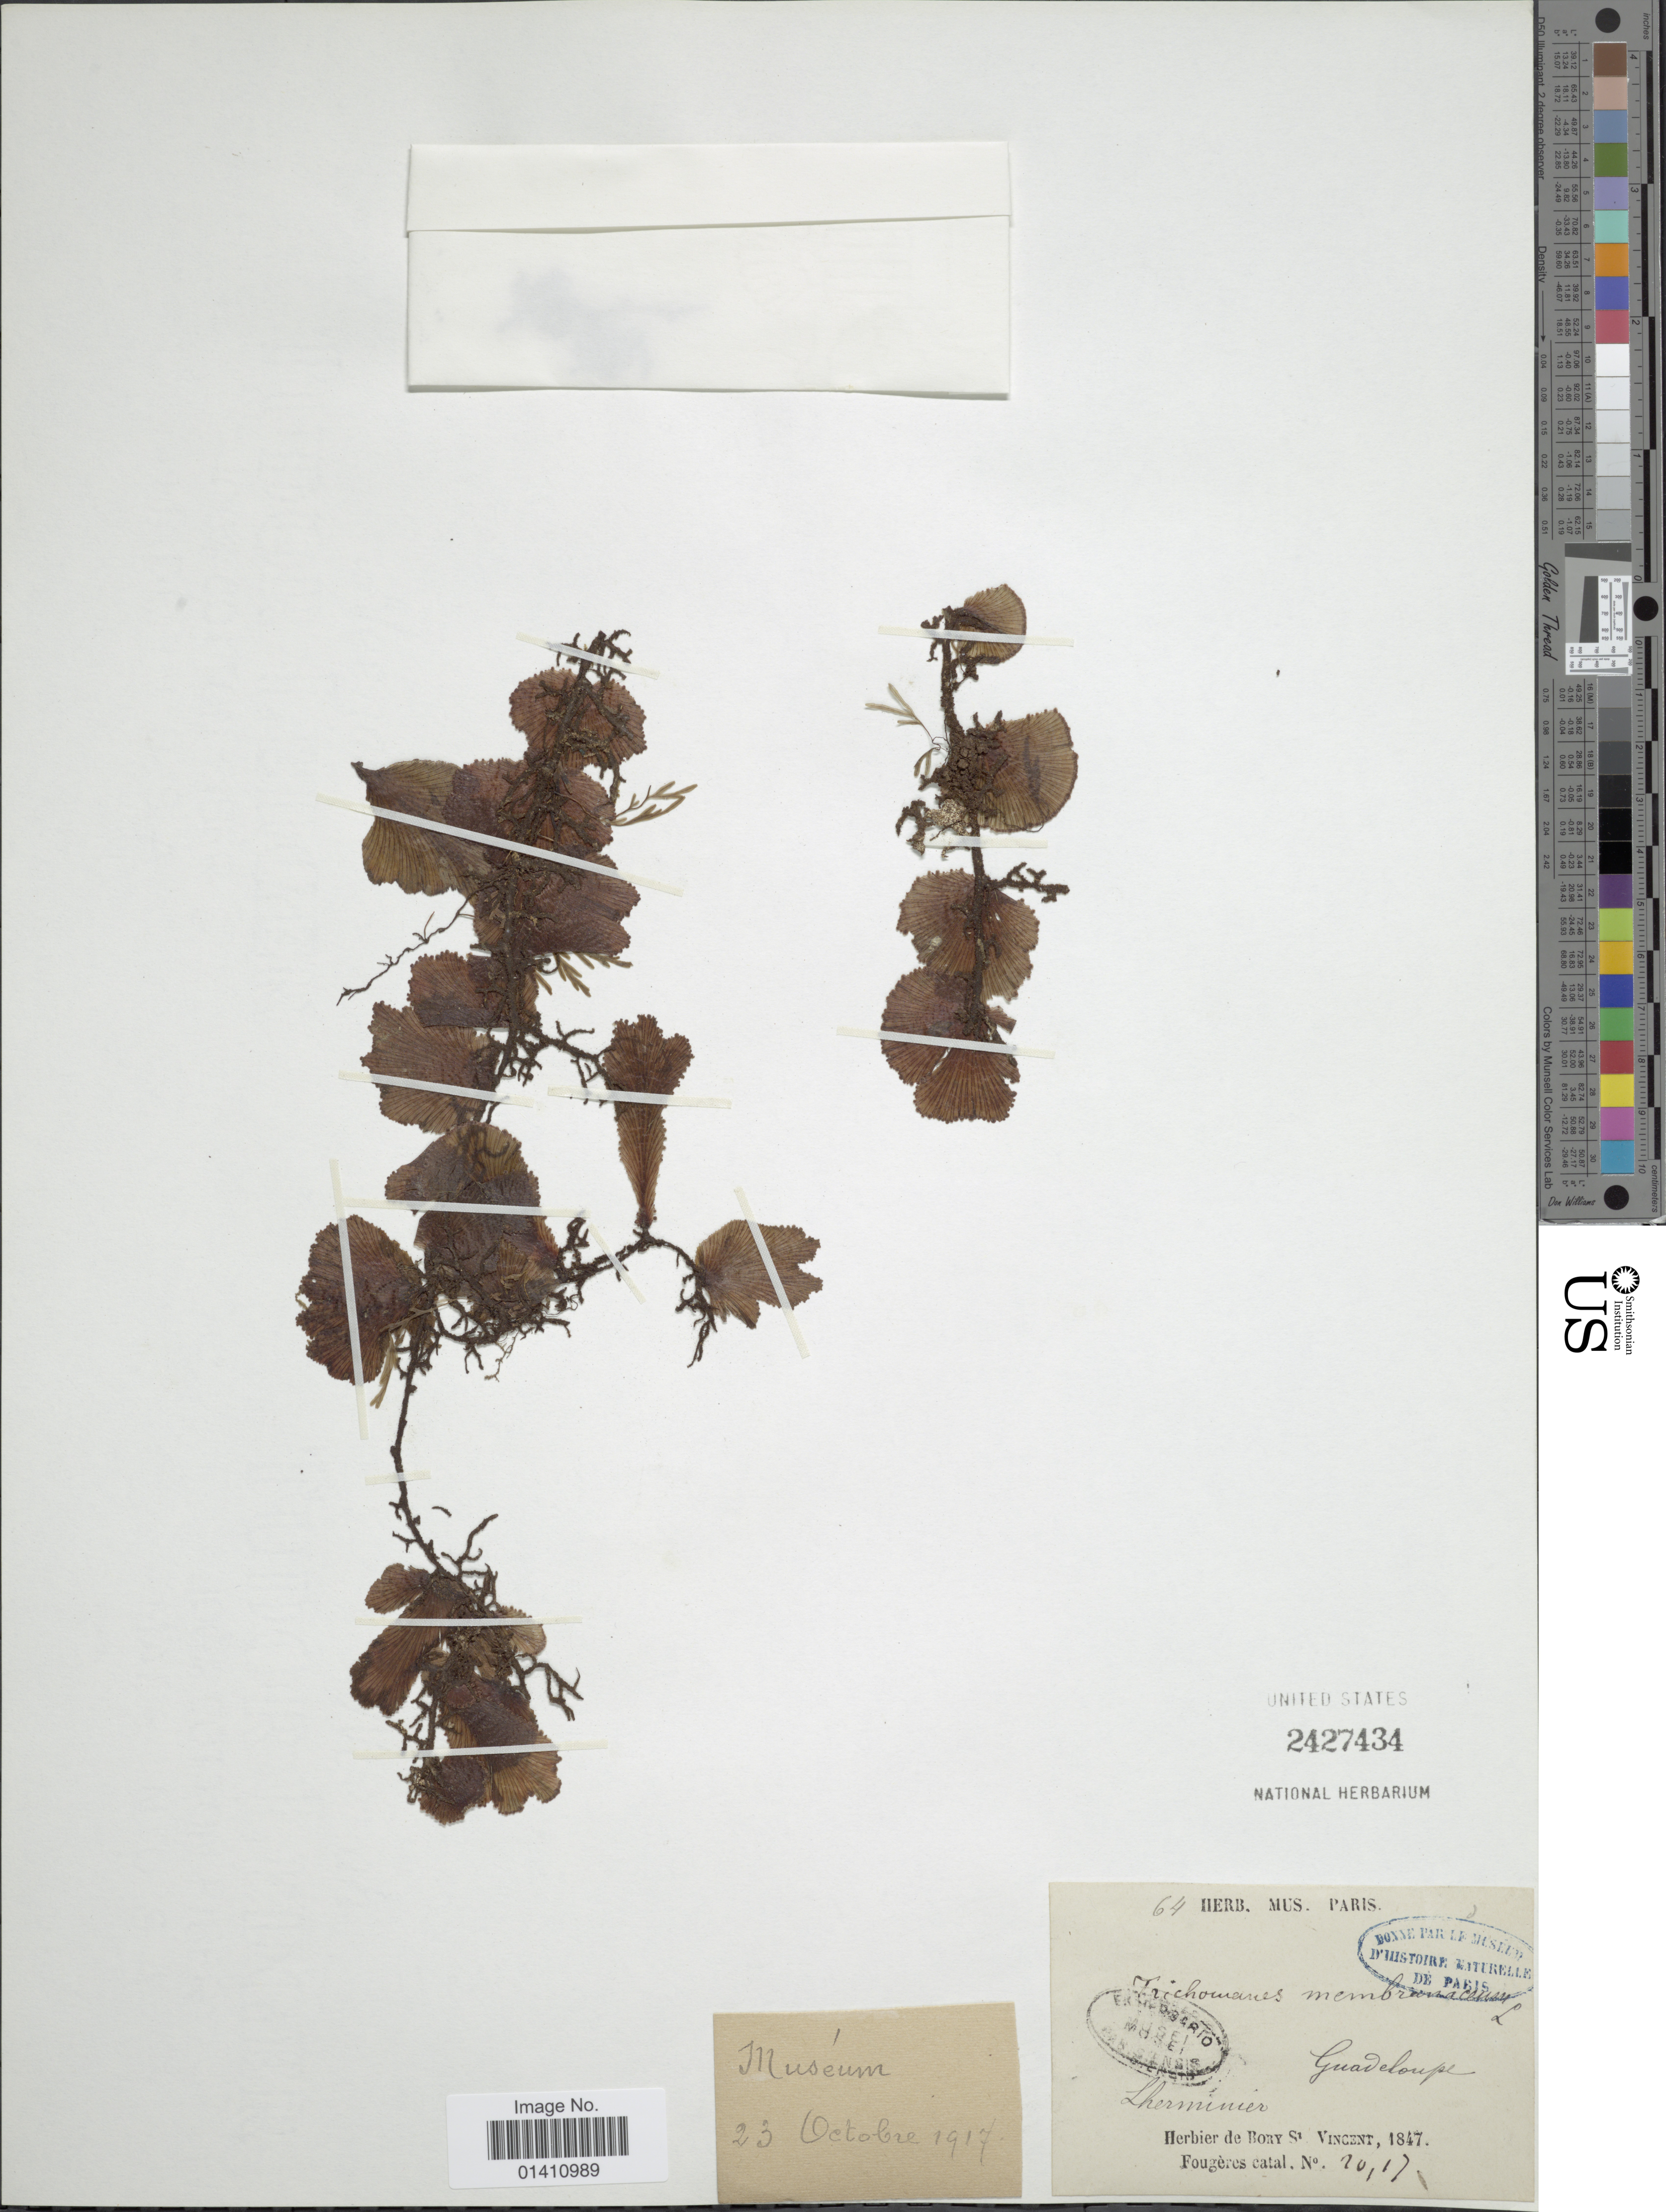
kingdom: Plantae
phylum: Tracheophyta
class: Polypodiopsida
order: Hymenophyllales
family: Hymenophyllaceae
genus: Didymoglossum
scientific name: Didymoglossum membranaceum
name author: (L.) Vareschi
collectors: -. L'Herminier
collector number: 2017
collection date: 1847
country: Guadeloupe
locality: Lherminier. [interpreted]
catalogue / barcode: US 2427434